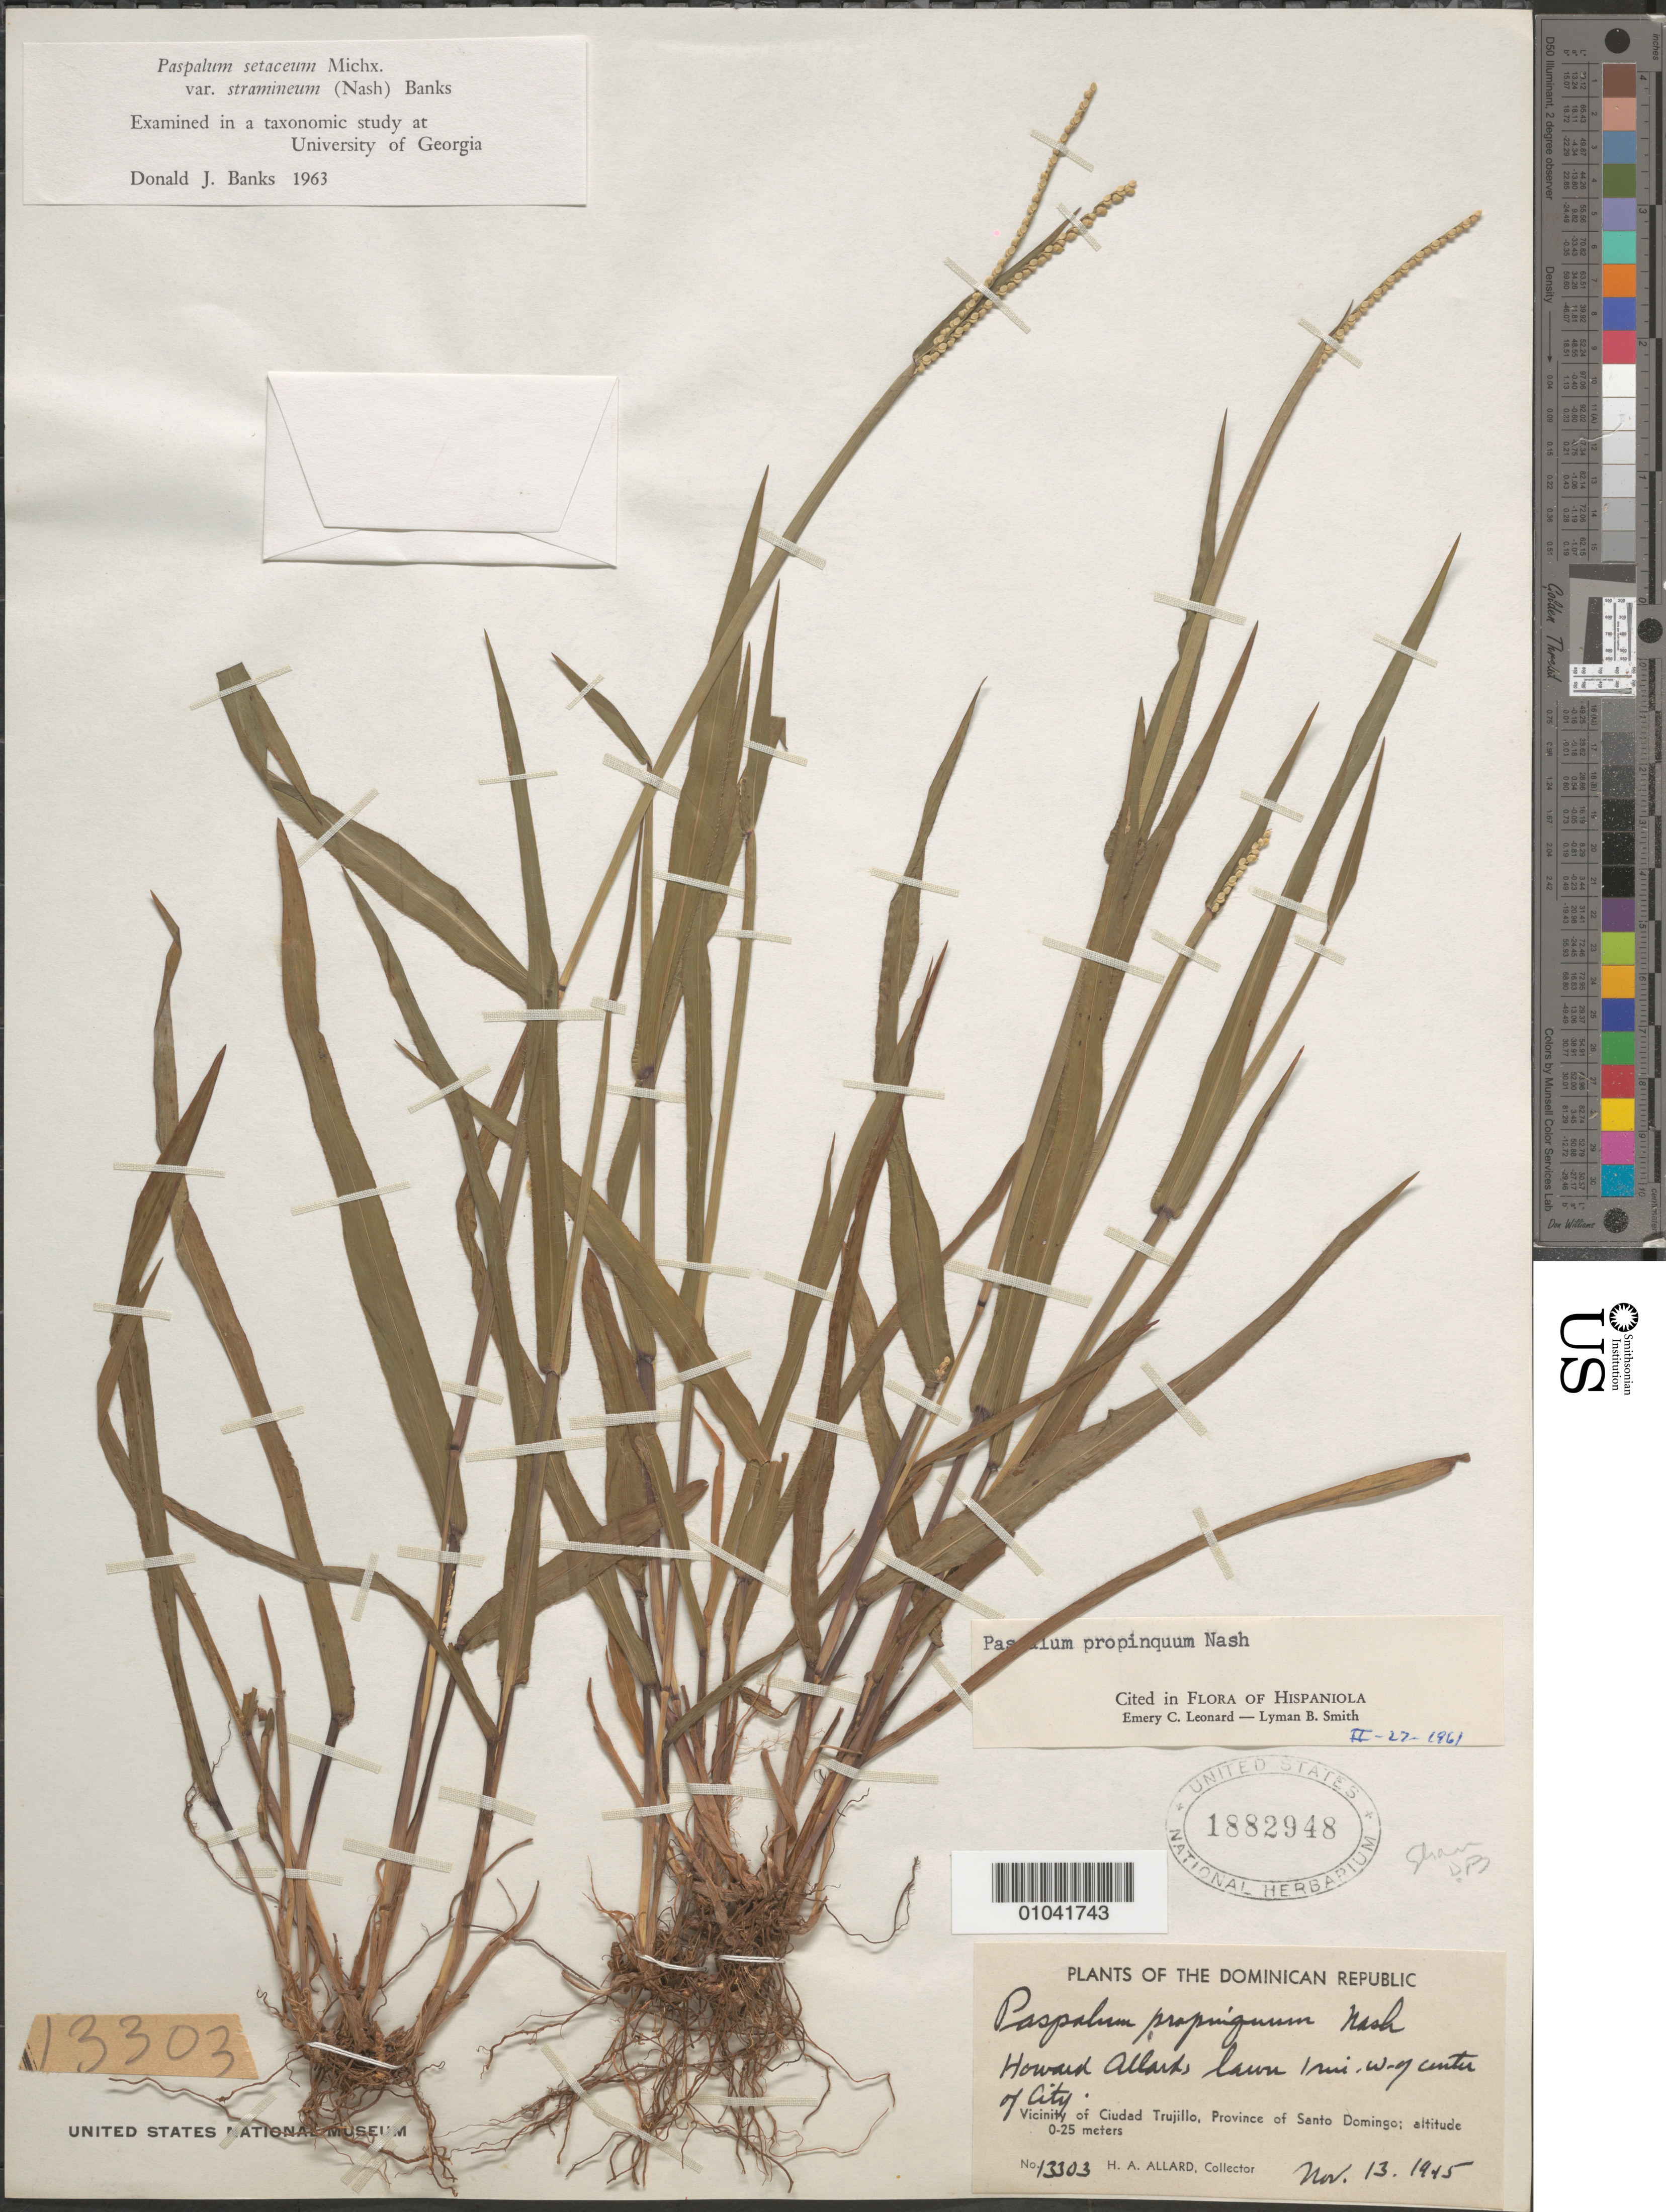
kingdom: Plantae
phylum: Tracheophyta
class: Liliopsida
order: Poales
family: Poaceae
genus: Paspalum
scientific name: Paspalum setaceum var. stramineum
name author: (Nash) D.J. Banks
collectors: H. A. Allard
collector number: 13303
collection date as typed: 13 Nov 1945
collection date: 1945-11-13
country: Dominican Republic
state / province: Distrito Nacional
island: Hispaniola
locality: Vicinity of Ciudad Trujillo, Province of Santo Domingo, Howard Allard's home 1 mile W of center of city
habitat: on lawn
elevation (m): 0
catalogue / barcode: US 1882948